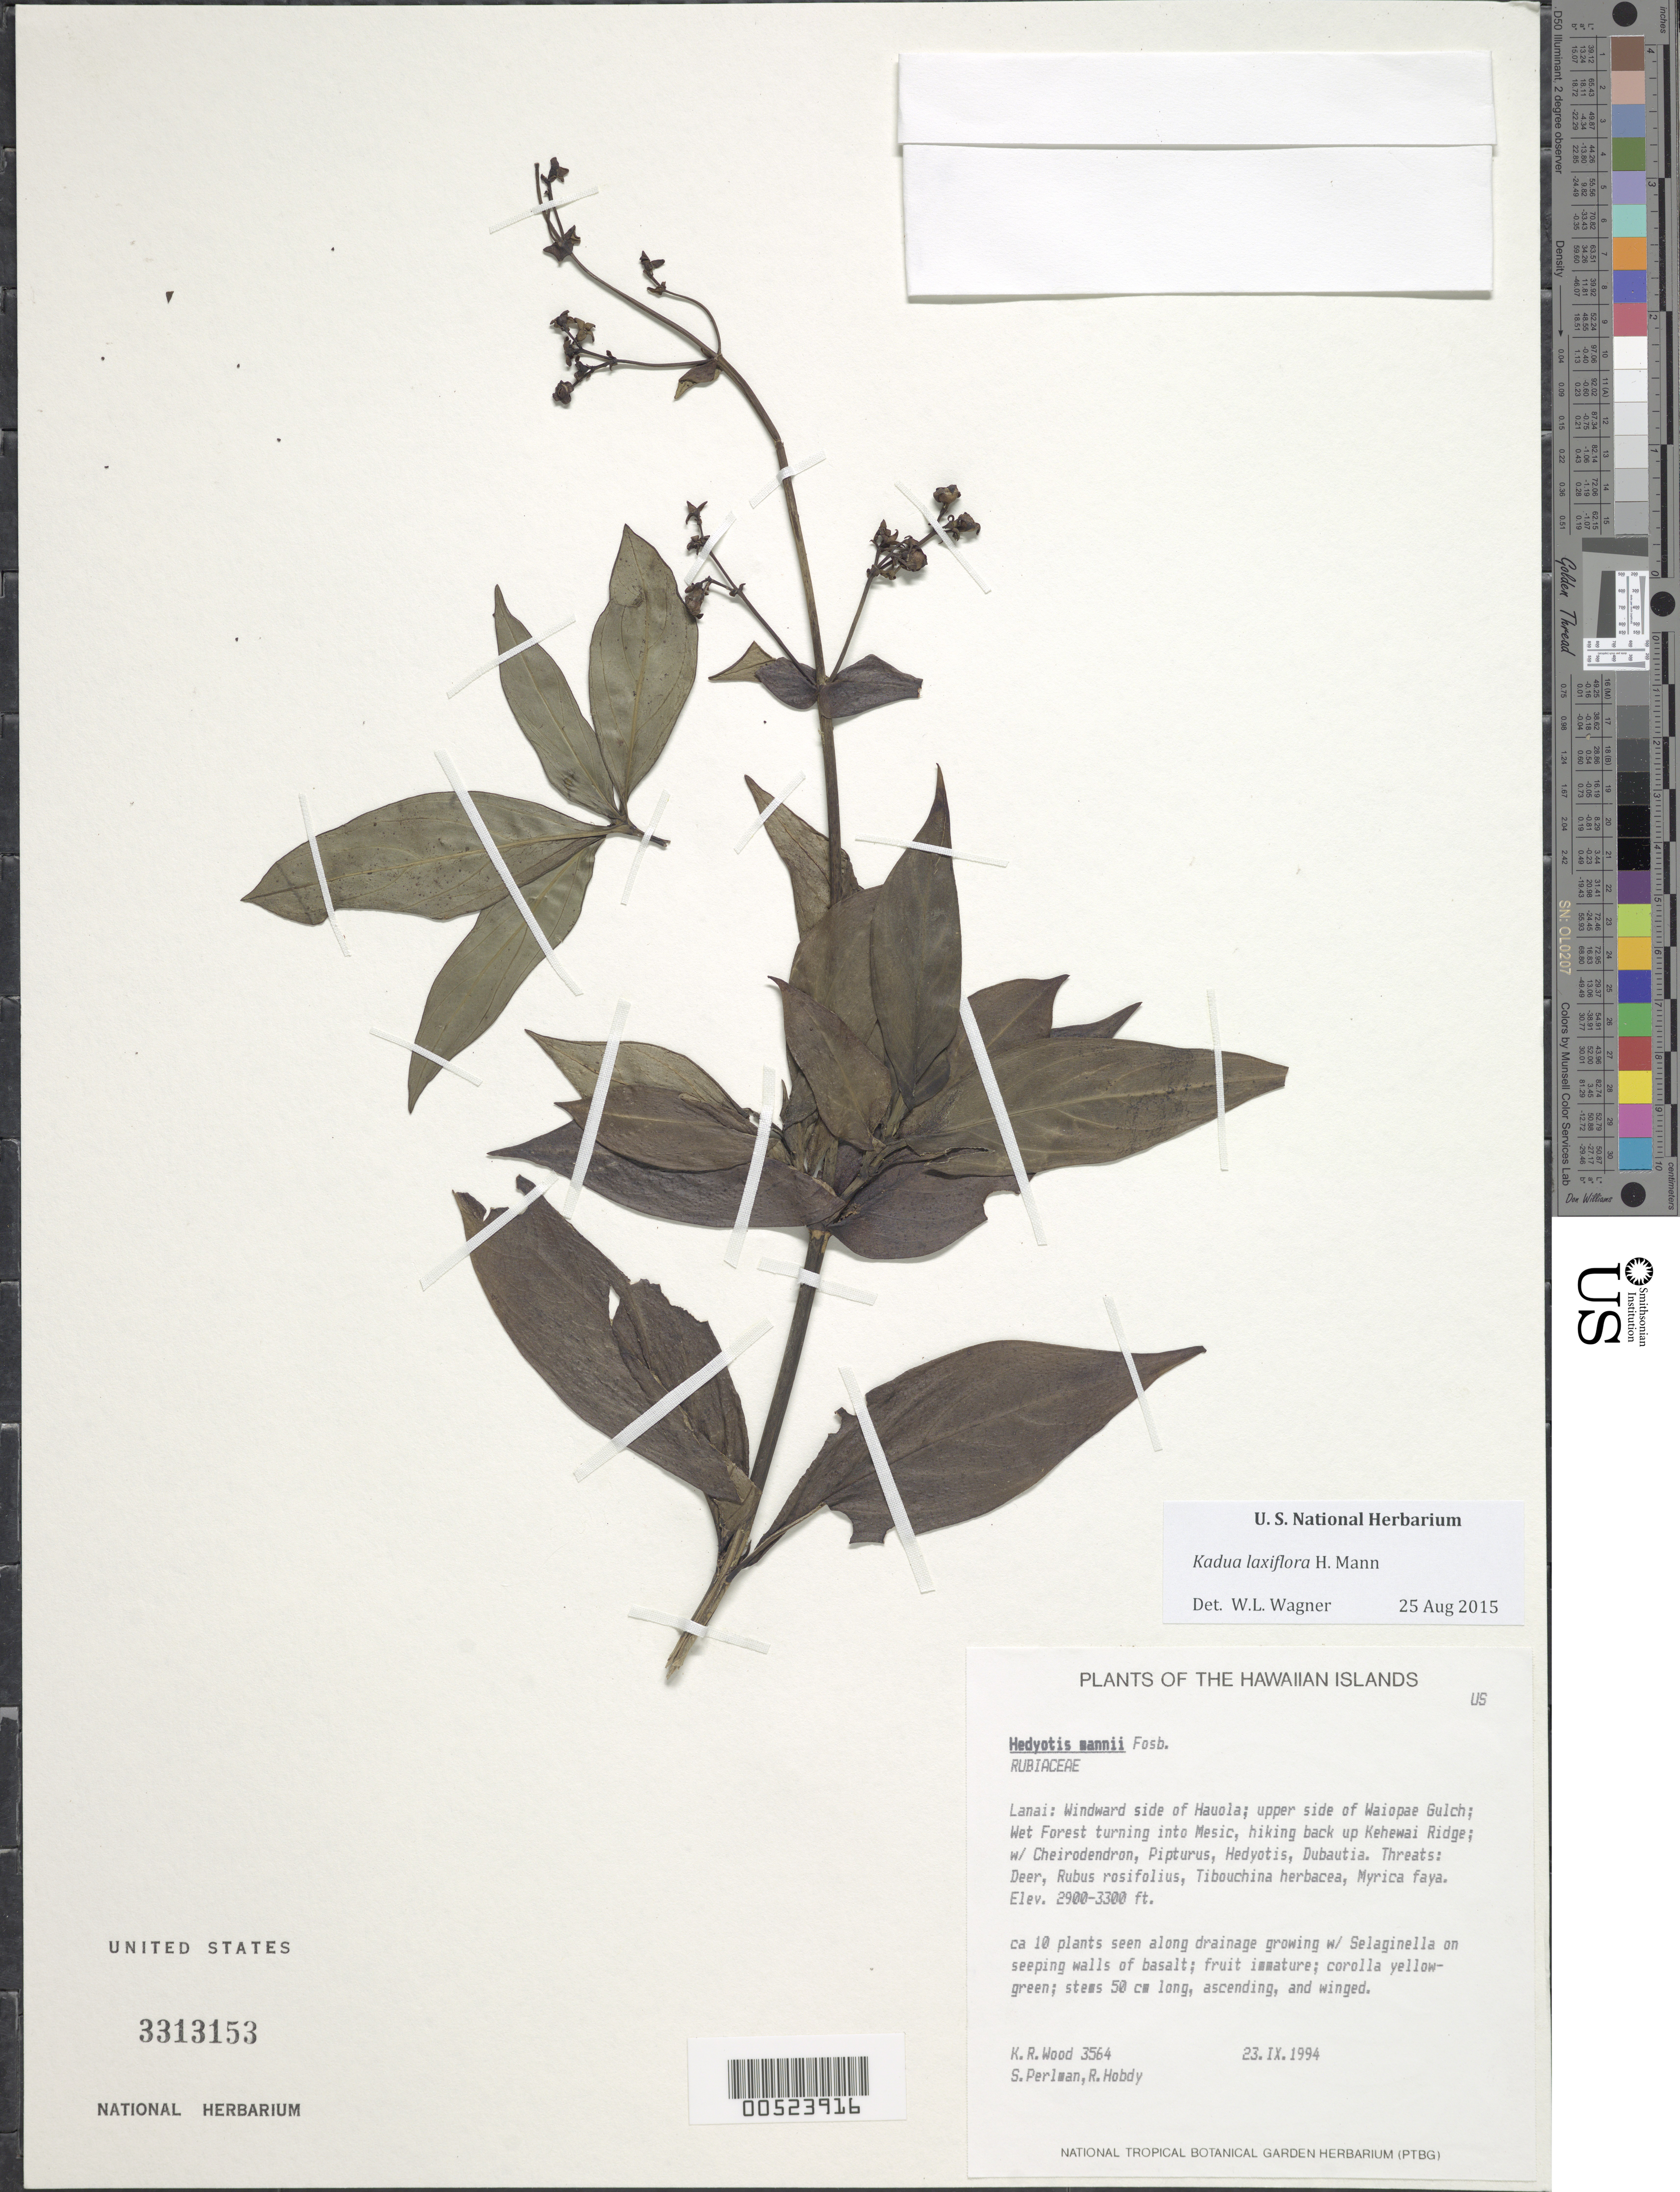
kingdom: Plantae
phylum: Tracheophyta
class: Magnoliopsida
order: Gentianales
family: Rubiaceae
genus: Kadua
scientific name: Kadua laxiflora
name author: H. Mann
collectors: K. R. Wood, S. P. Perlman & R. Hobdy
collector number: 3564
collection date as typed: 23 Sep 1994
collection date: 1994-09-23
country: United States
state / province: Hawaii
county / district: Maui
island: Lana'i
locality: Windward side of Hauola, upper side of Waiopae Gulch, toward Kehewai Ridge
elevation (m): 884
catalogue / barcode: US 3313153